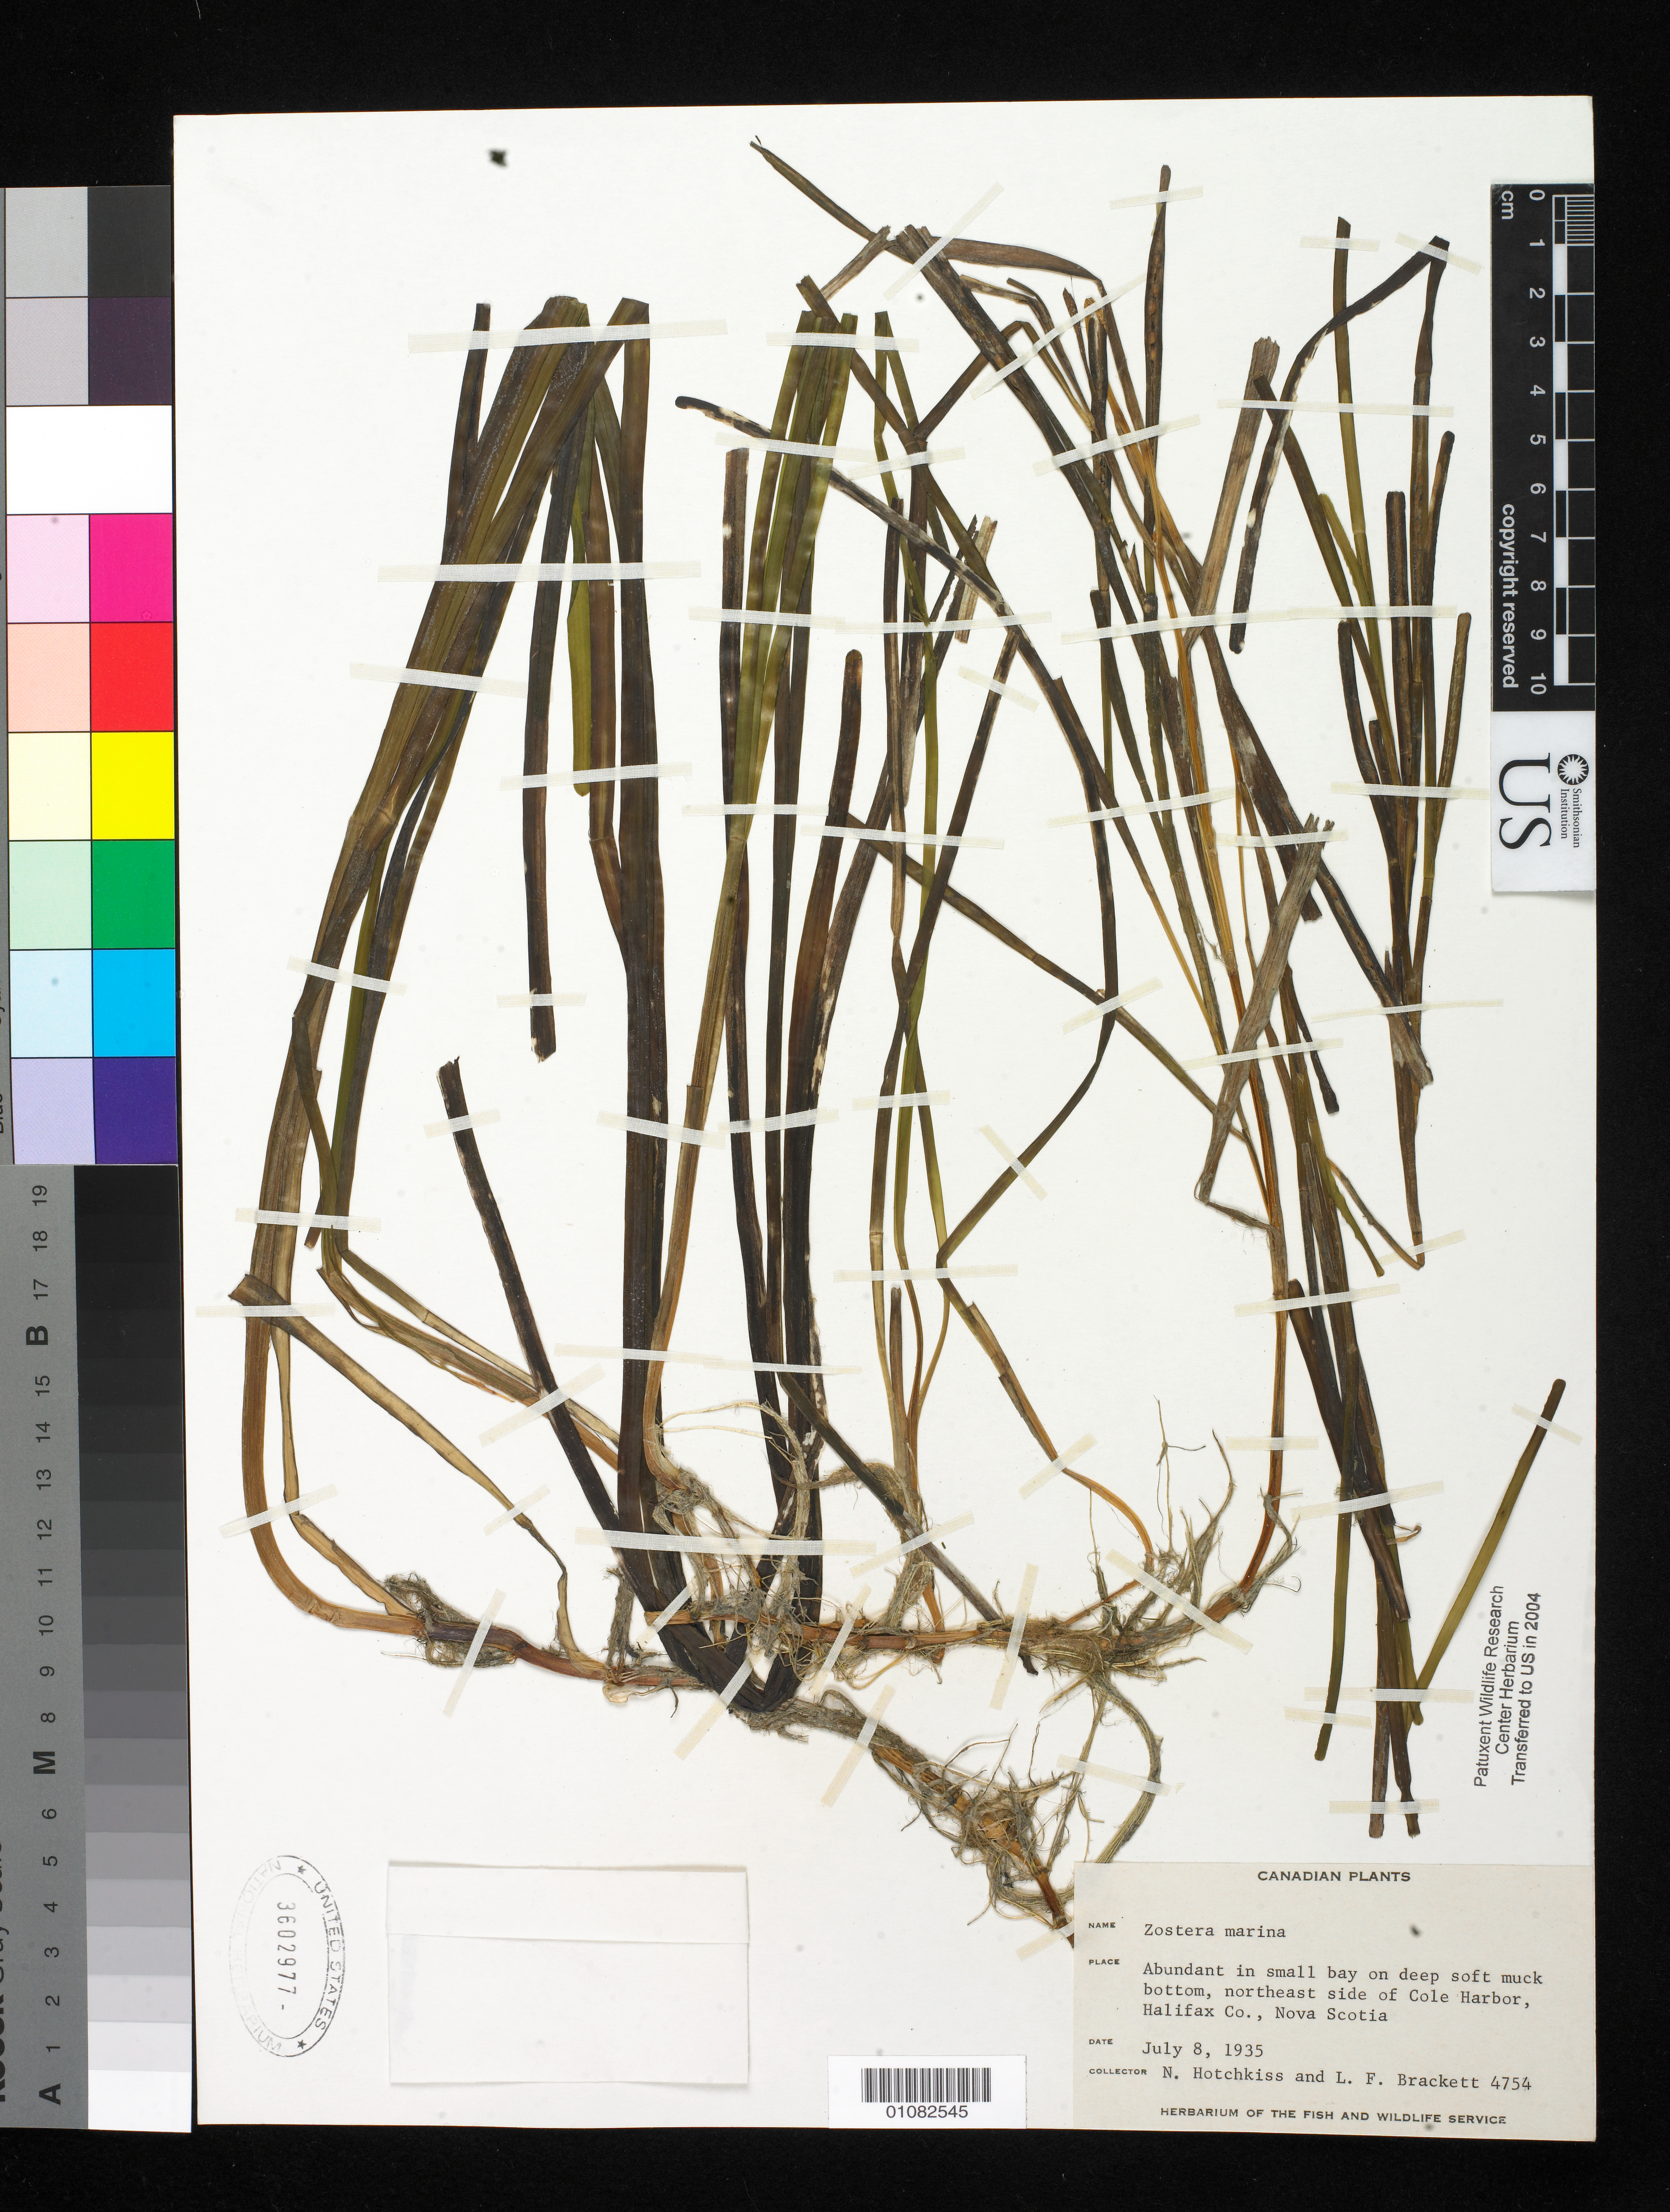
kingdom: Plantae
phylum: Tracheophyta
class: Liliopsida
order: Alismatales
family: Zosteraceae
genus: Zostera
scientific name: Zostera marina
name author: L.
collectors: N. Hotchkiss & L. Brackett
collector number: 4754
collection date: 1935-07-08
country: Canada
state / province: Nova Scotia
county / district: Halifax County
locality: Northeast side of Cole Harbor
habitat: Abundant in small bay on deep soft muck bottom.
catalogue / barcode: US 3602977